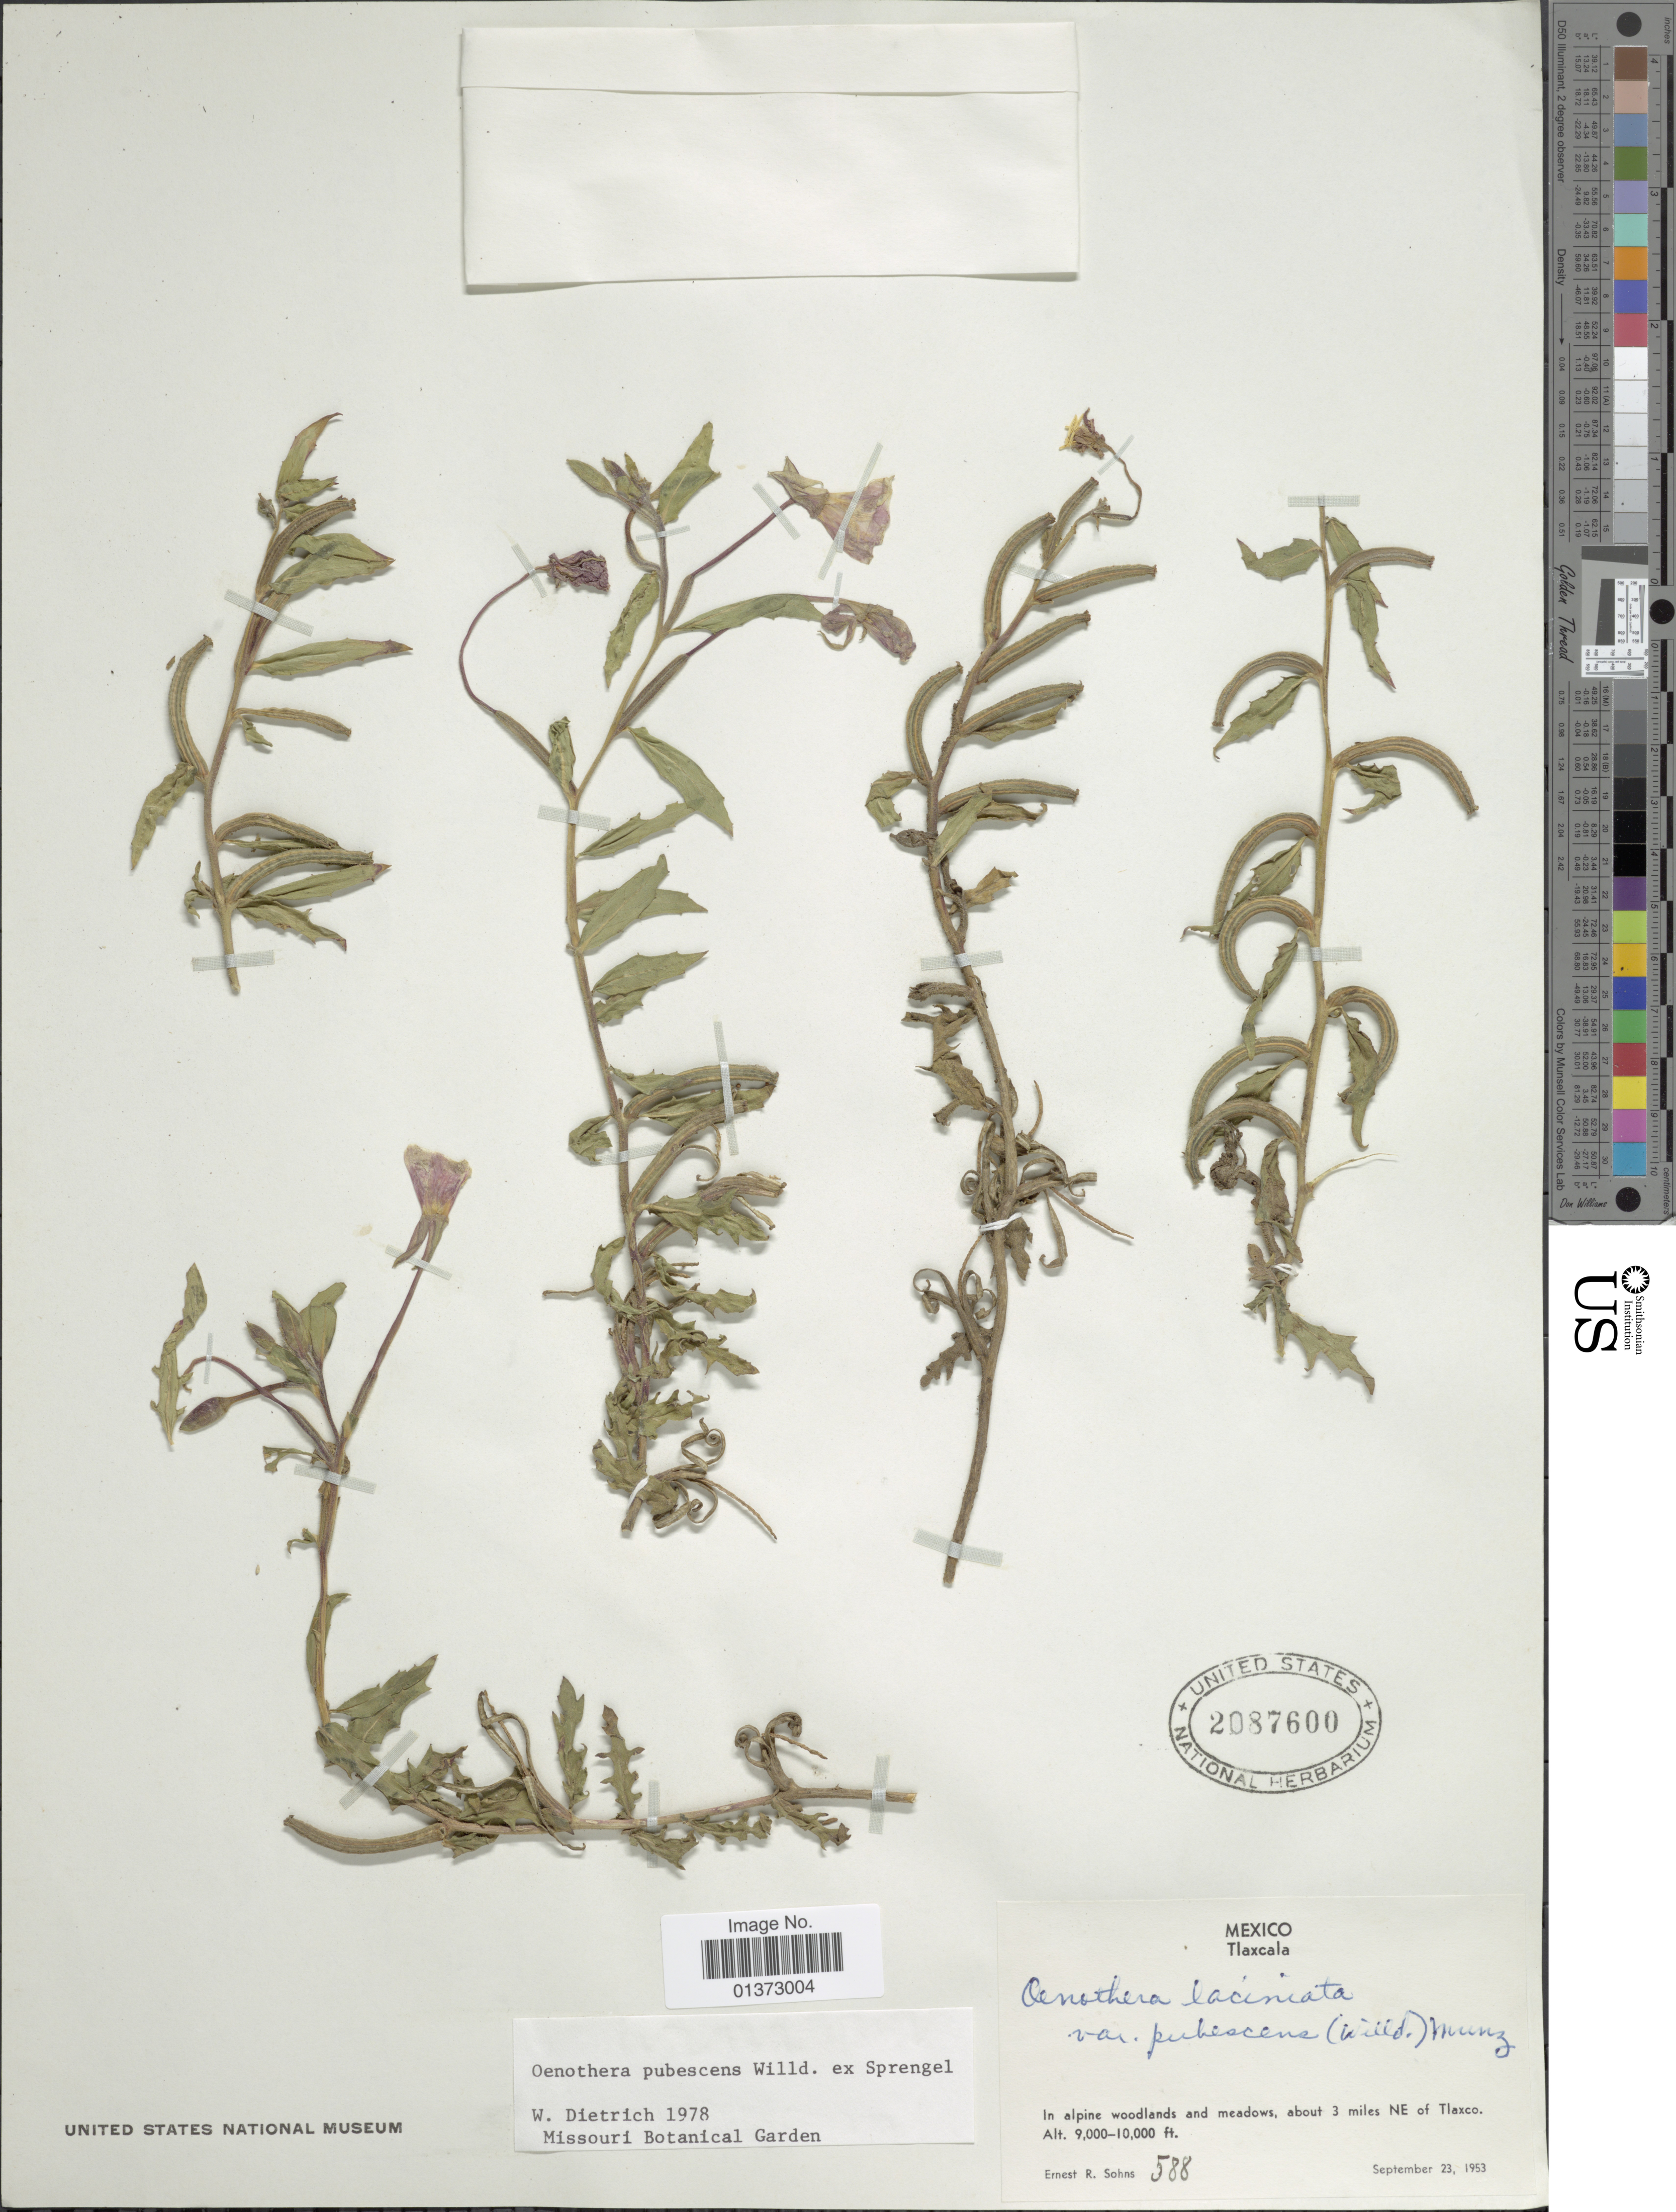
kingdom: Plantae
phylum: Tracheophyta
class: Magnoliopsida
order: Myrtales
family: Onagraceae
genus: Oenothera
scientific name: Oenothera pubescens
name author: Willd. ex Spreng.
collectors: E. R. Sohns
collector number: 588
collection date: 1953-09-23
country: Mexico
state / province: Tlaxcala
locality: In alpine woodlands and meadows, about 3 miles NE of Tlaxco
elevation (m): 2743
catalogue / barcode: US 2087600